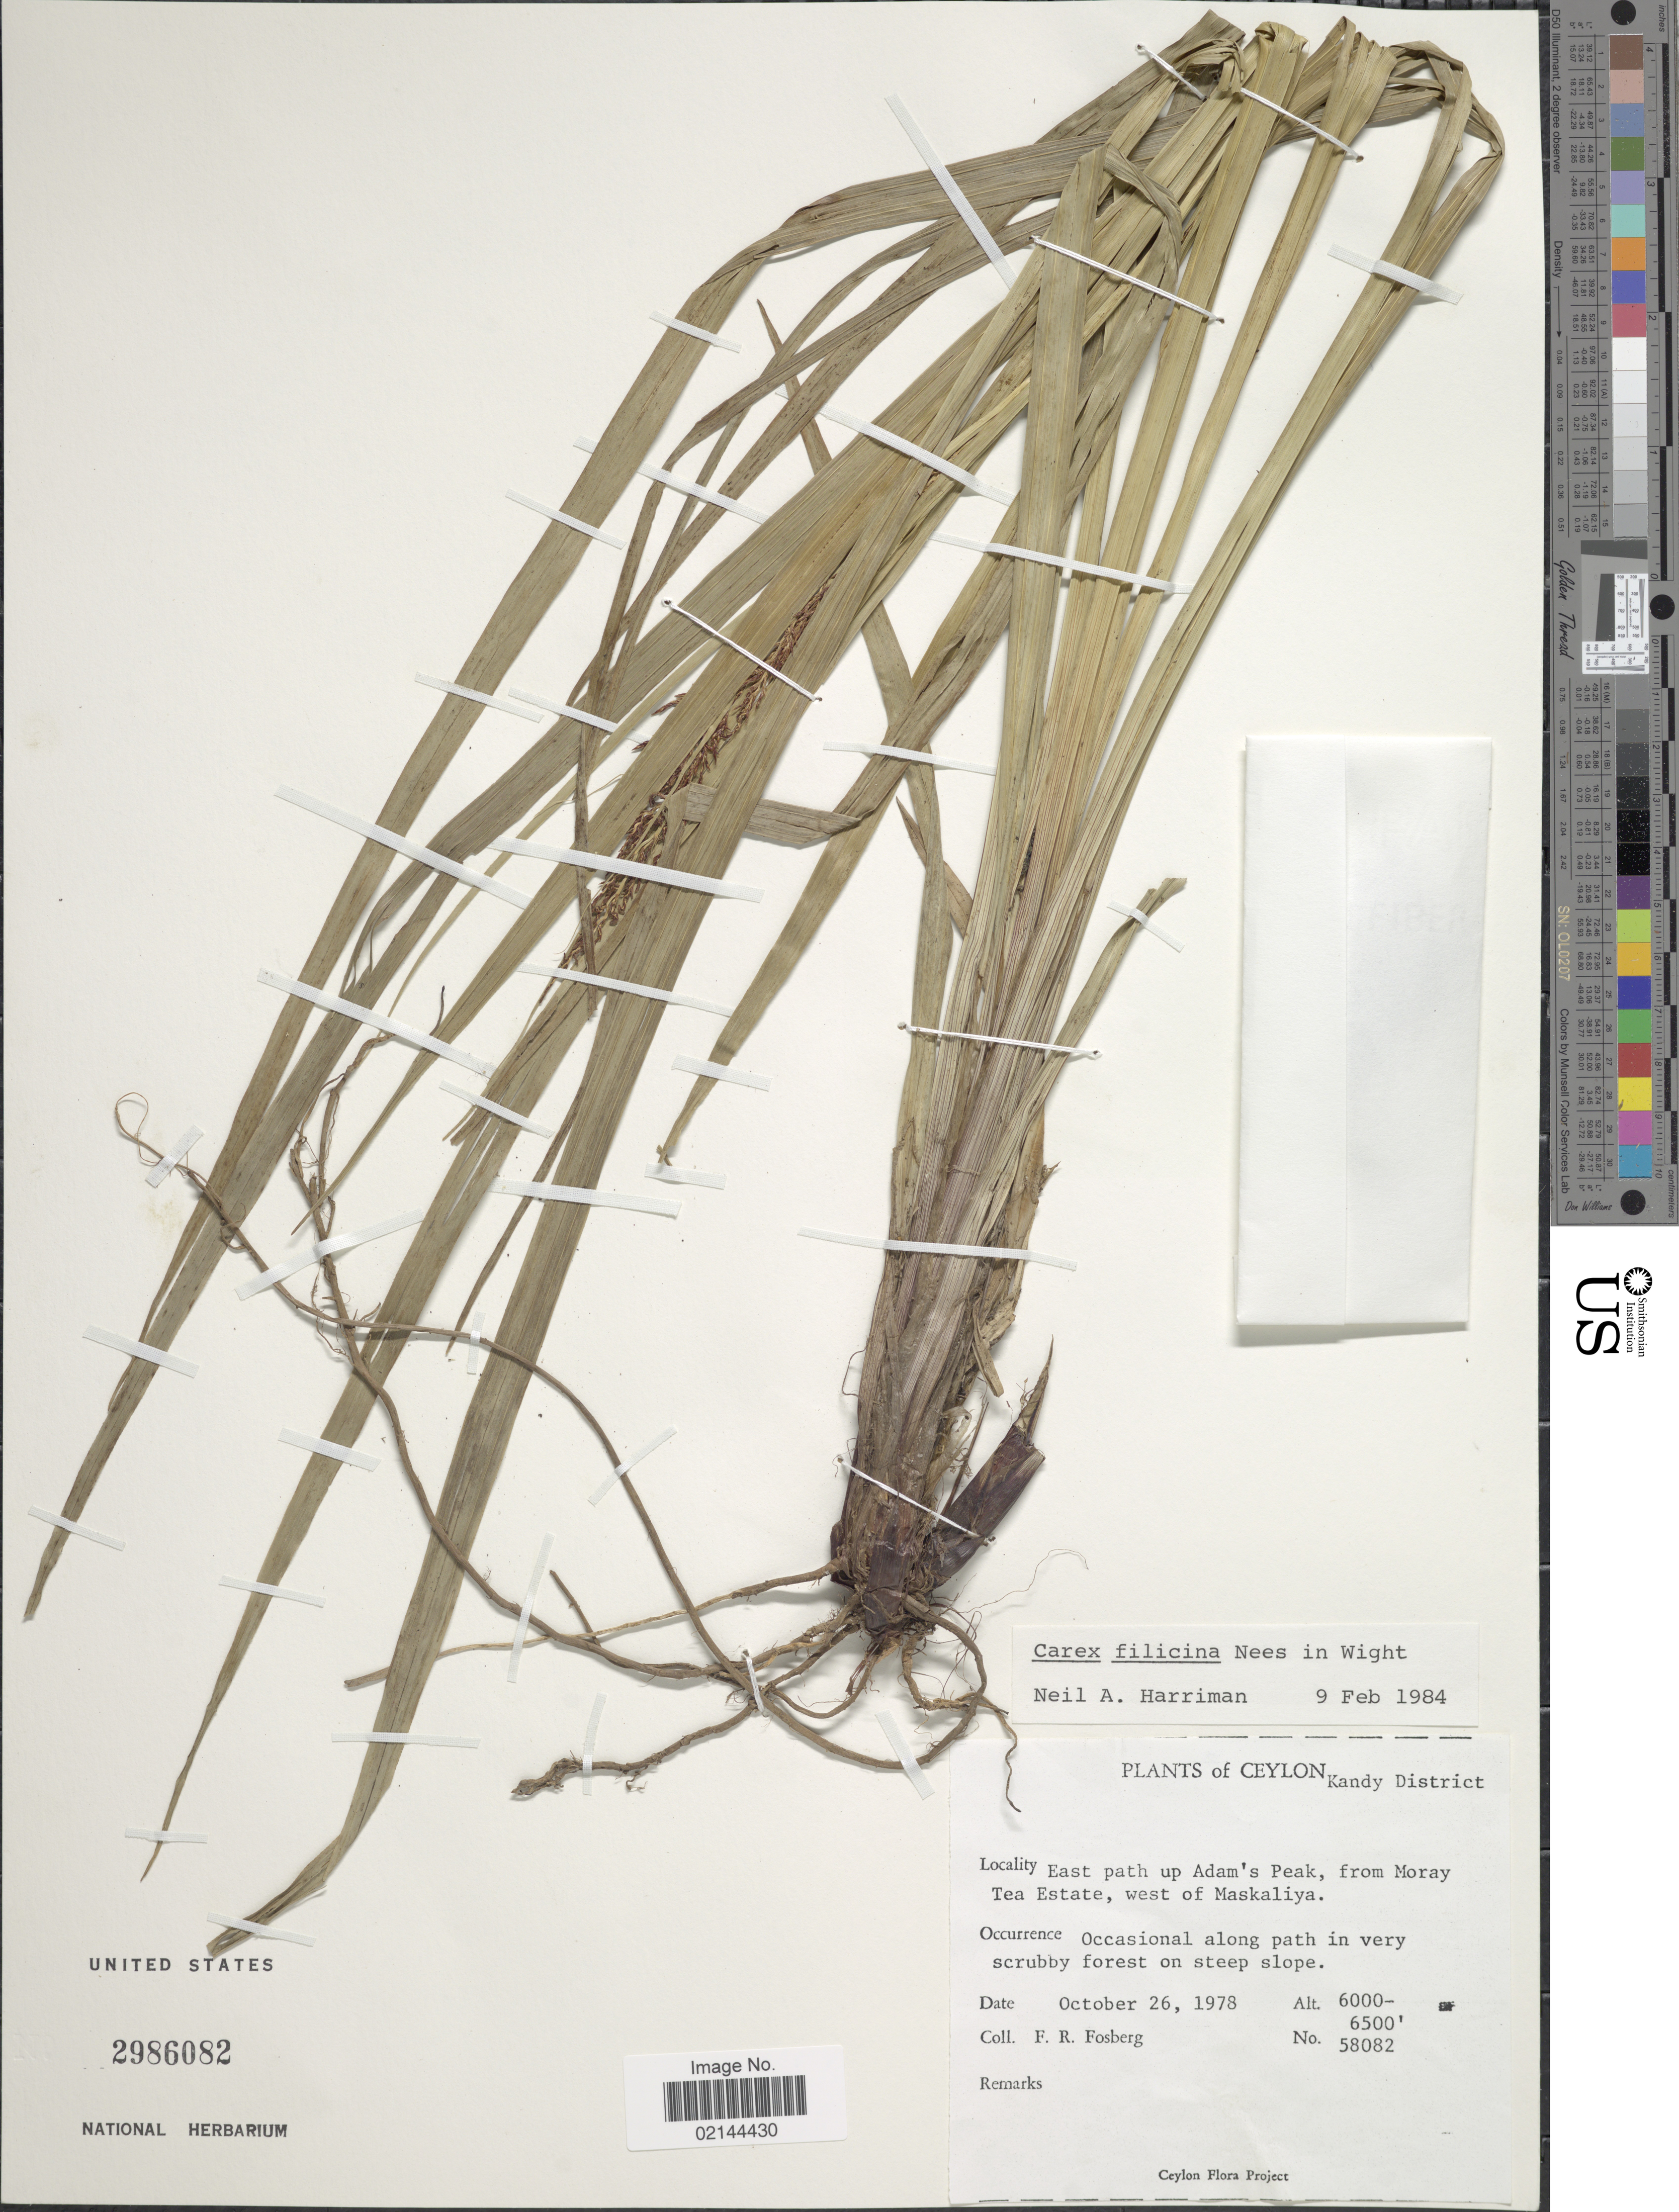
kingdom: Plantae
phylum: Tracheophyta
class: Liliopsida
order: Poales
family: Cyperaceae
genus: Carex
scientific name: Carex filicina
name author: Nees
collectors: F. R. Fosberg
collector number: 58082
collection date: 1978-10-26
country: Sri Lanka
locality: Ceylon. Kandy district. East path up Adam's Peak, from Moray Tea Estate, west of Maskaliya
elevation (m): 1829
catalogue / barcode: US 2986082